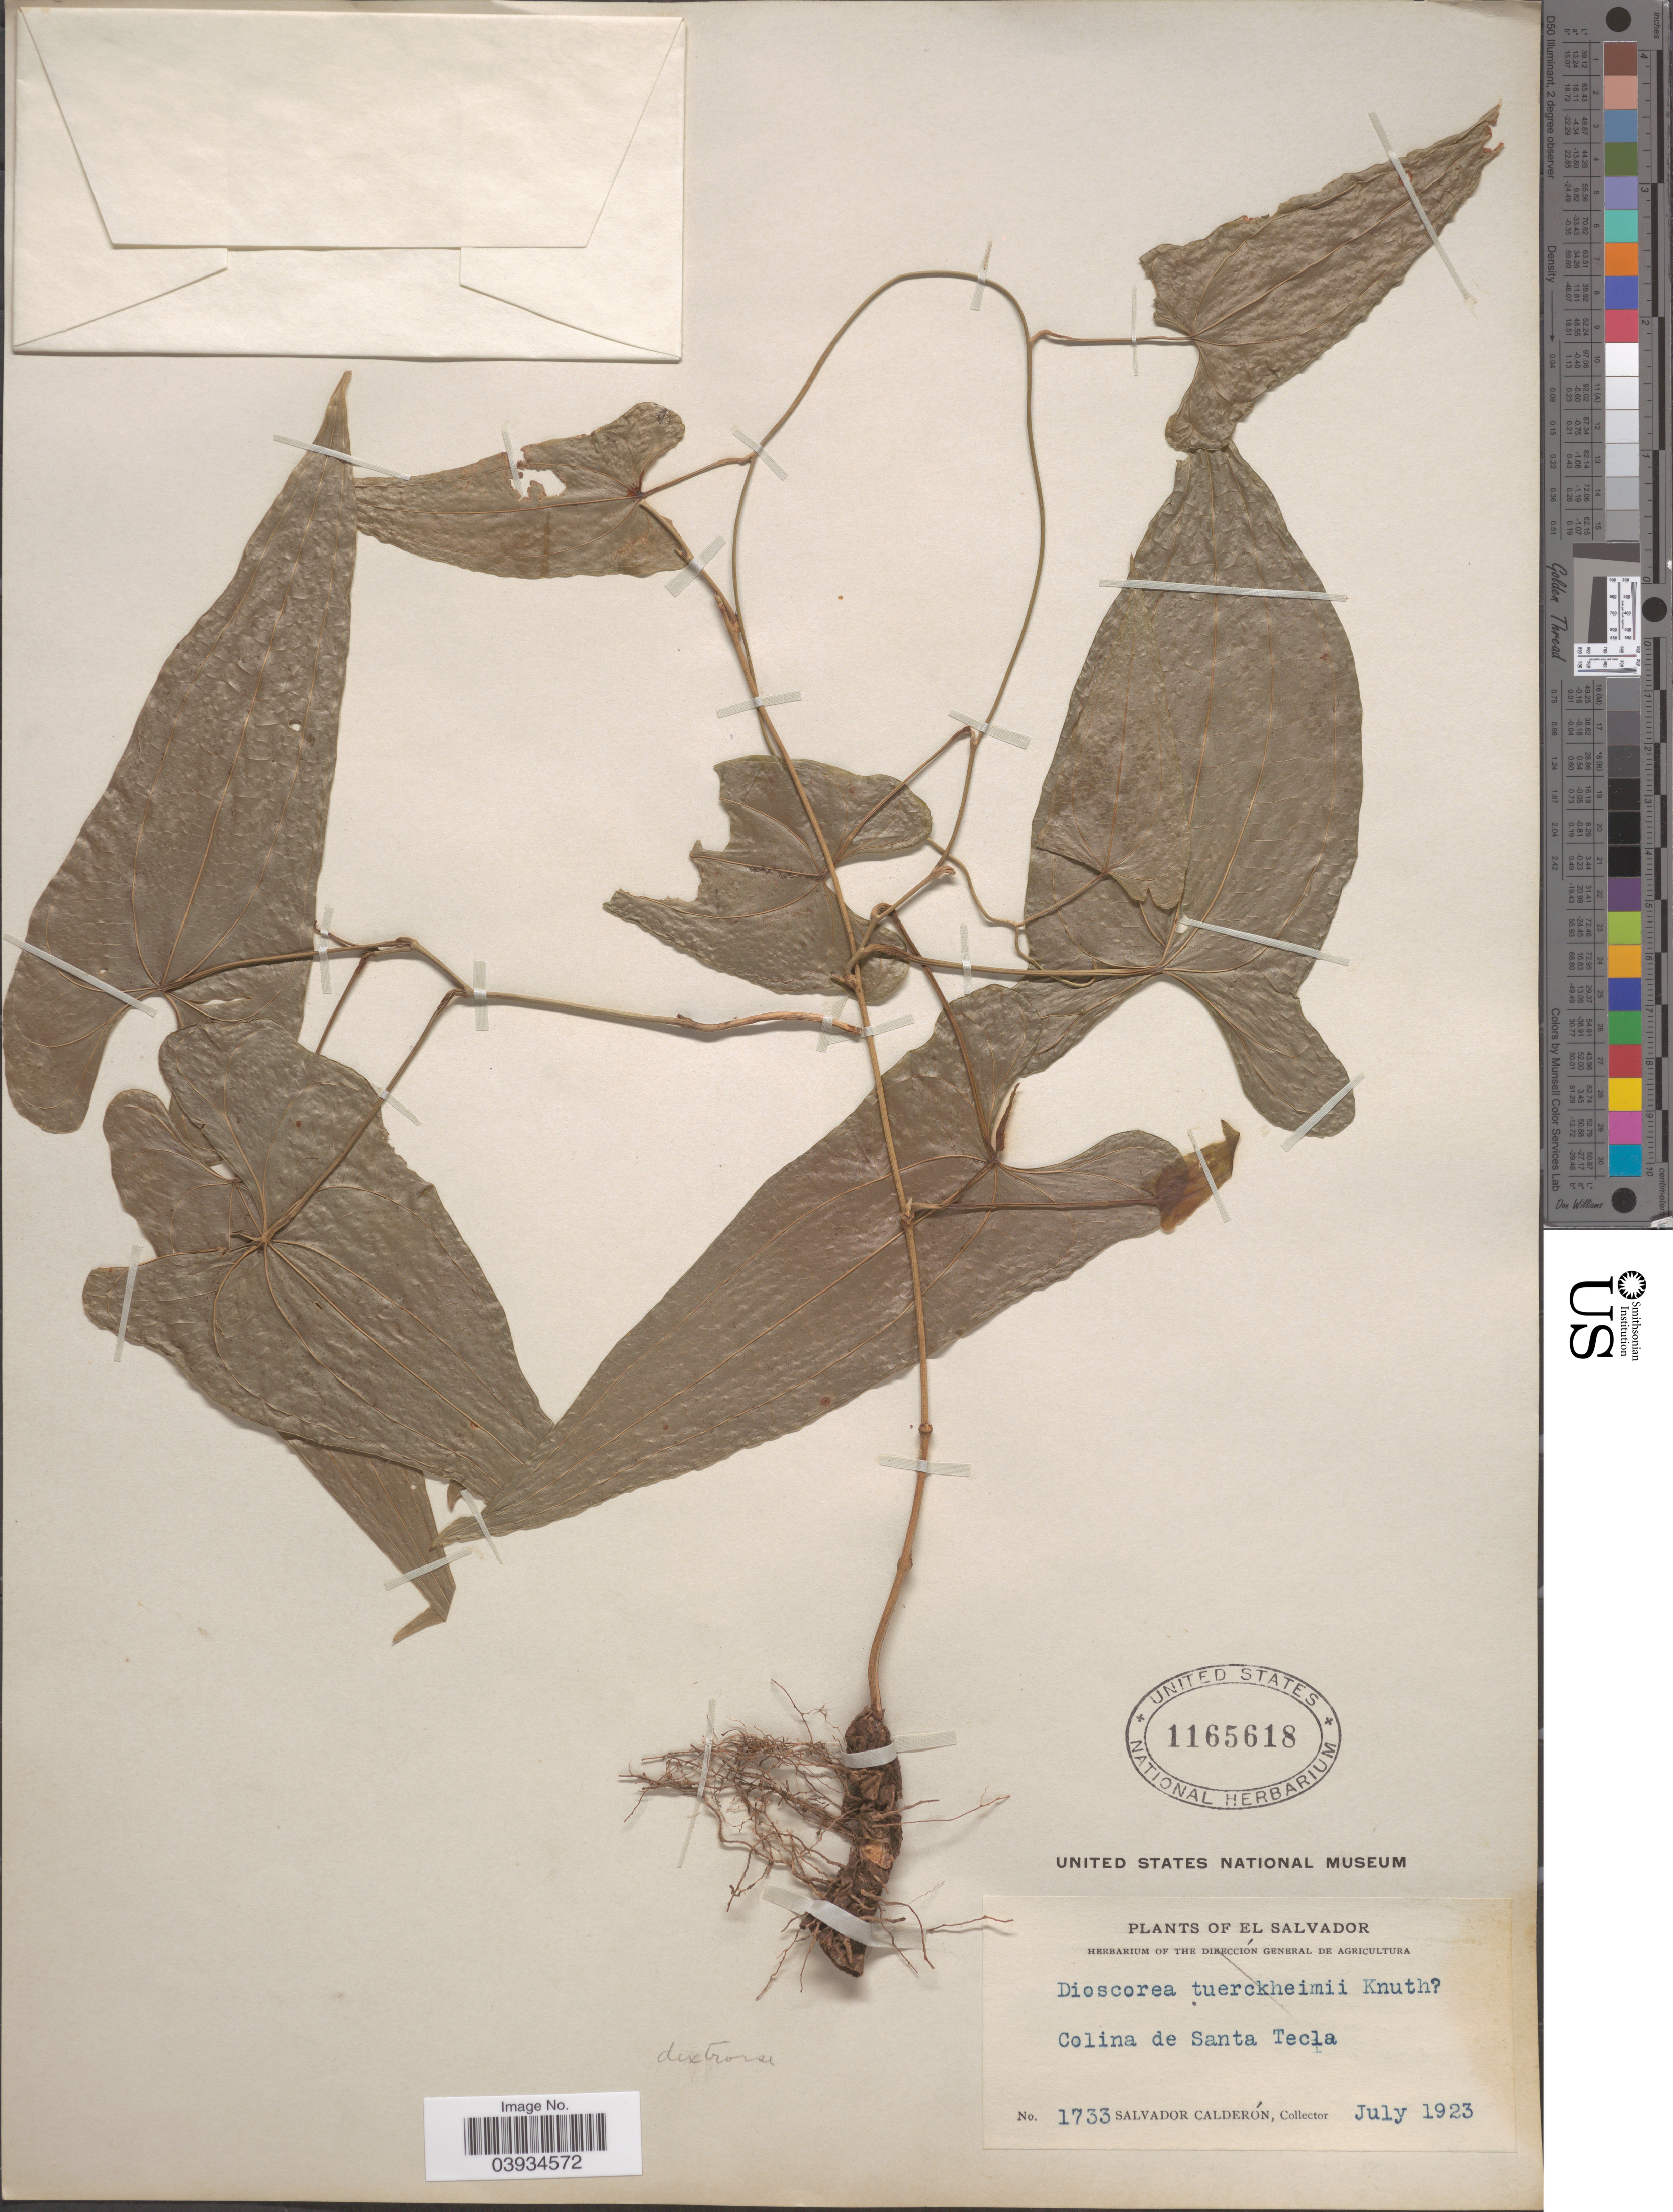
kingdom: Plantae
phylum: Tracheophyta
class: Liliopsida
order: Dioscoreales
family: Dioscoreaceae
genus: Dioscorea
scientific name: Dioscorea floribunda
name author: M. Martens & Galeotti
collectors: S. Calderón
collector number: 1733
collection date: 1923-07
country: El Salvador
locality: Colina de Santa Tecla.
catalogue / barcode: US 1165618